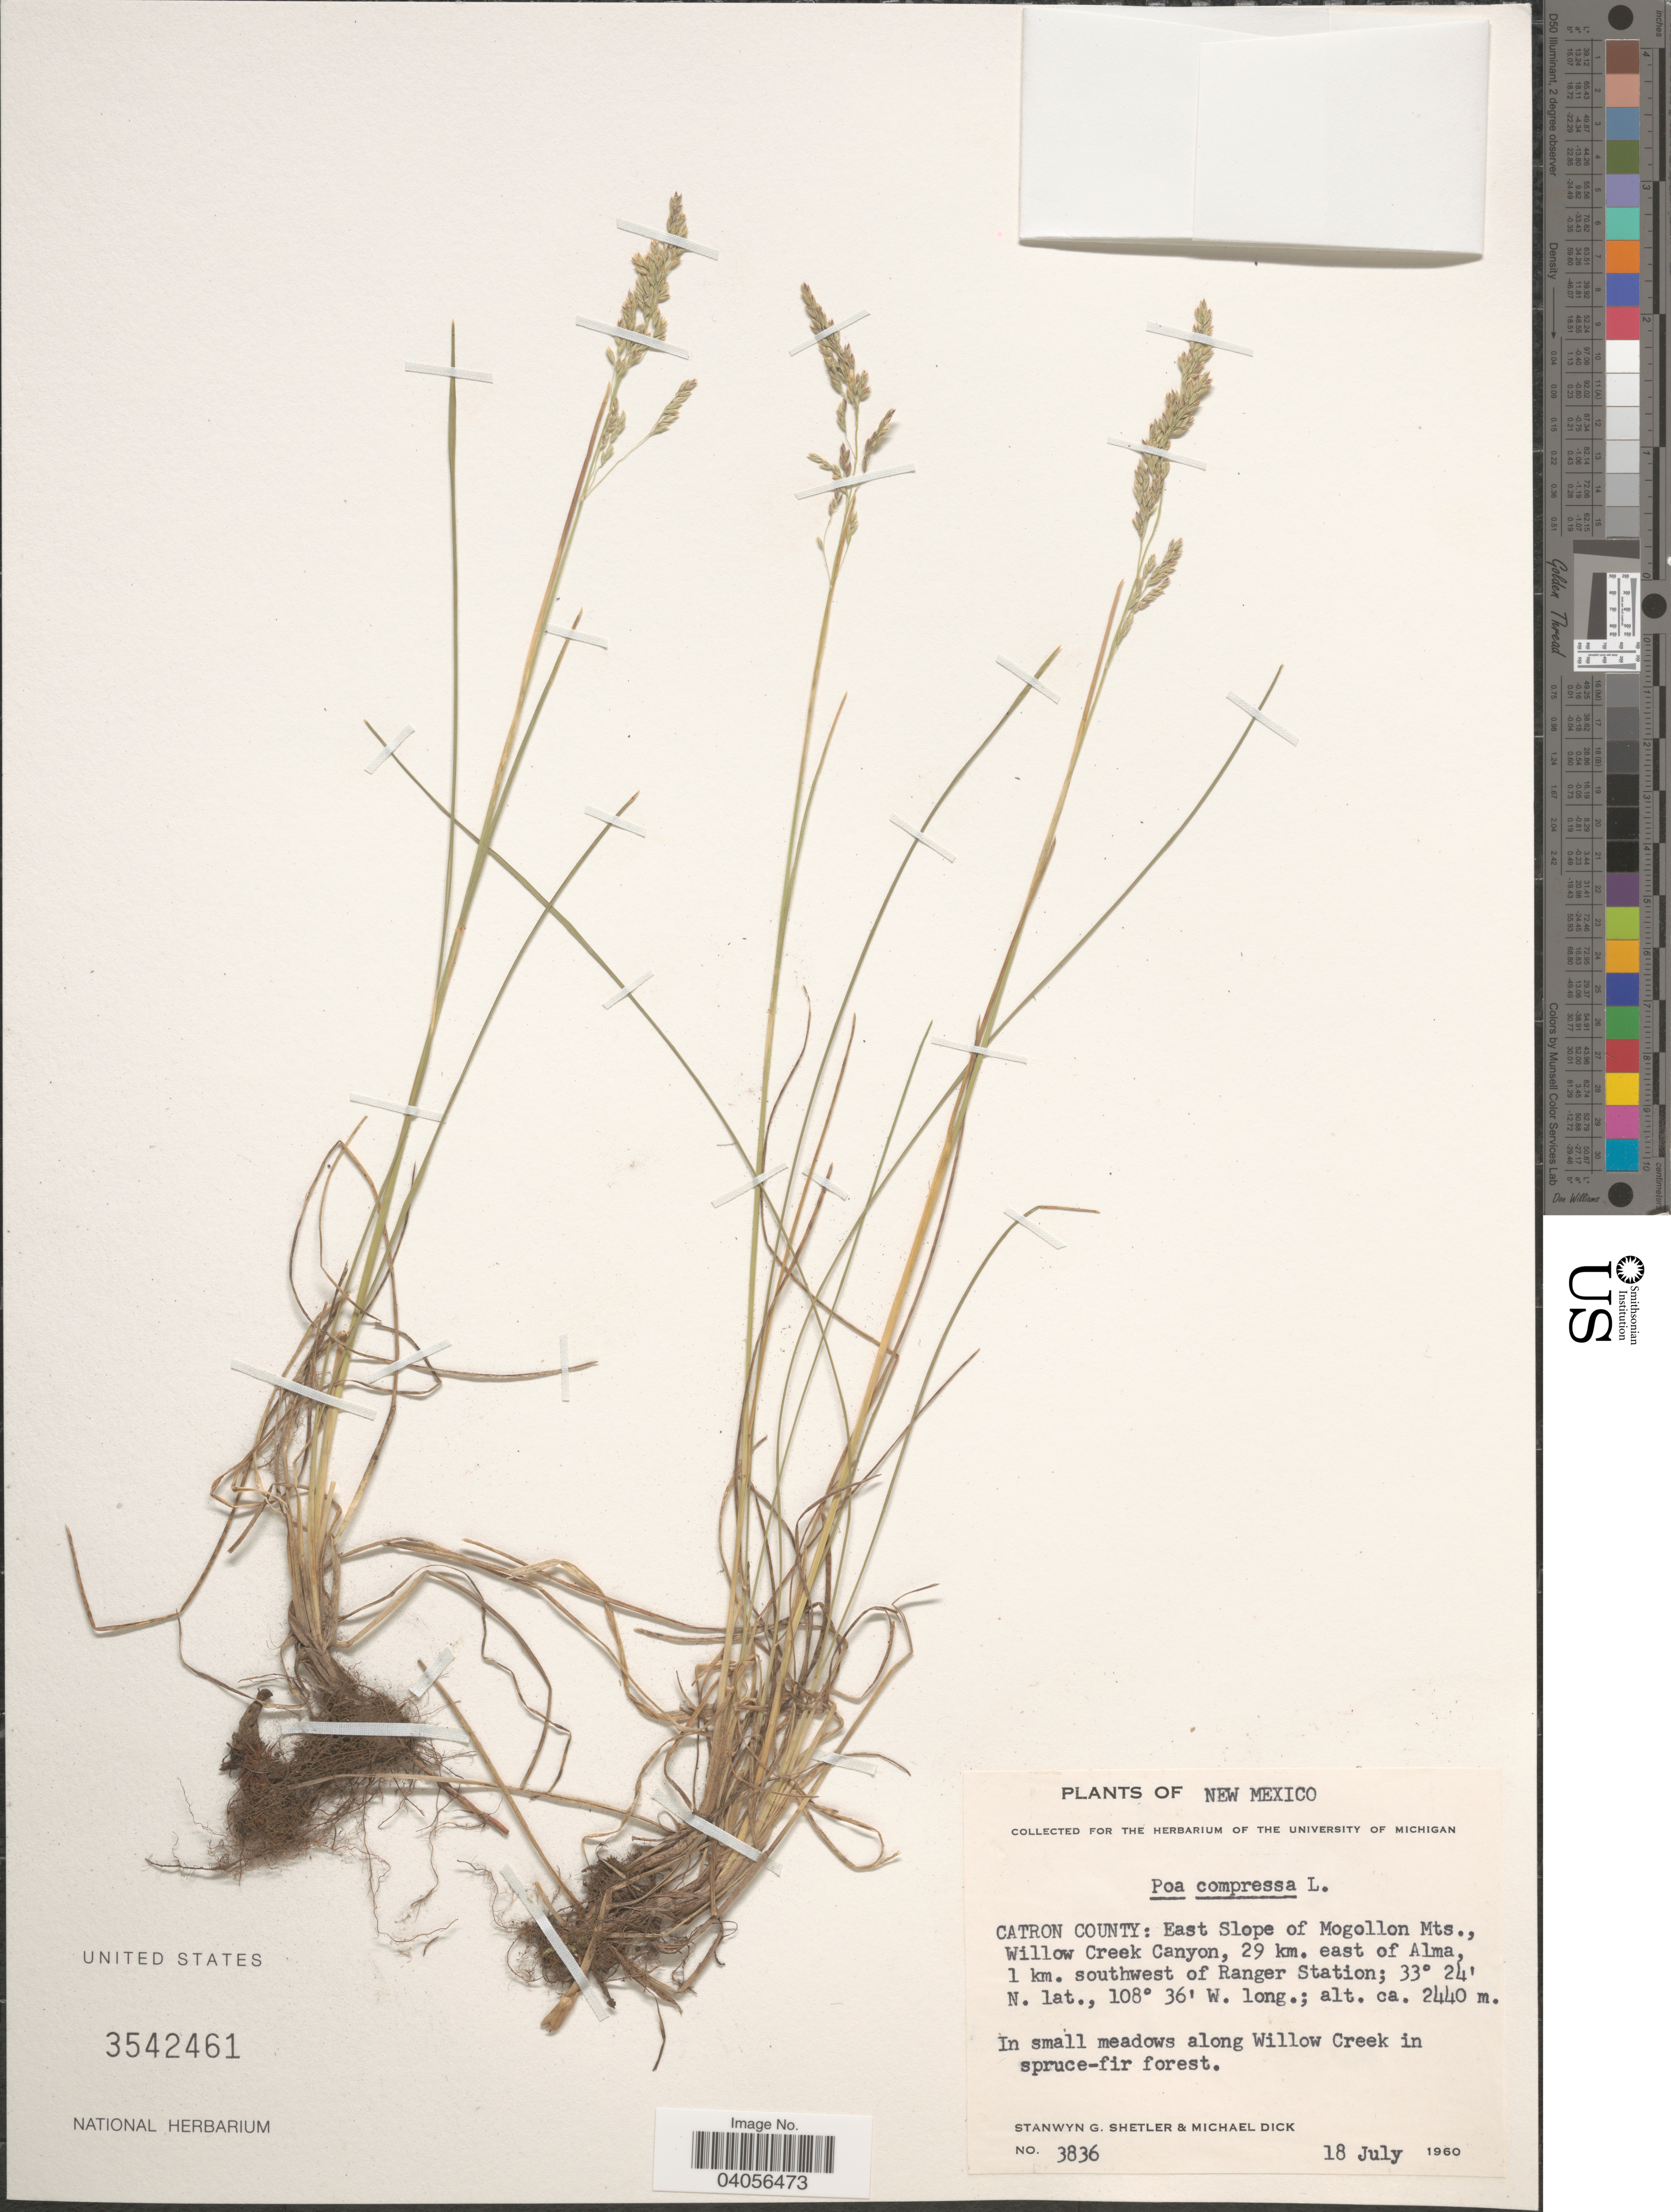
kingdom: Plantae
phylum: Tracheophyta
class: Liliopsida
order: Poales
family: Poaceae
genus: Poa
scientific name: Poa compressa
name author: L.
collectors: S. Shetler & M. Dick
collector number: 3836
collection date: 1960-07-18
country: United States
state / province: New Mexico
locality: Catron County: East Slope of Mogollon Mts., Willow Creek Canyon, 29 km. east of Alma, 1 km. southwest of Ranger Station. Along Willow Creek.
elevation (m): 2440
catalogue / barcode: US 3542461